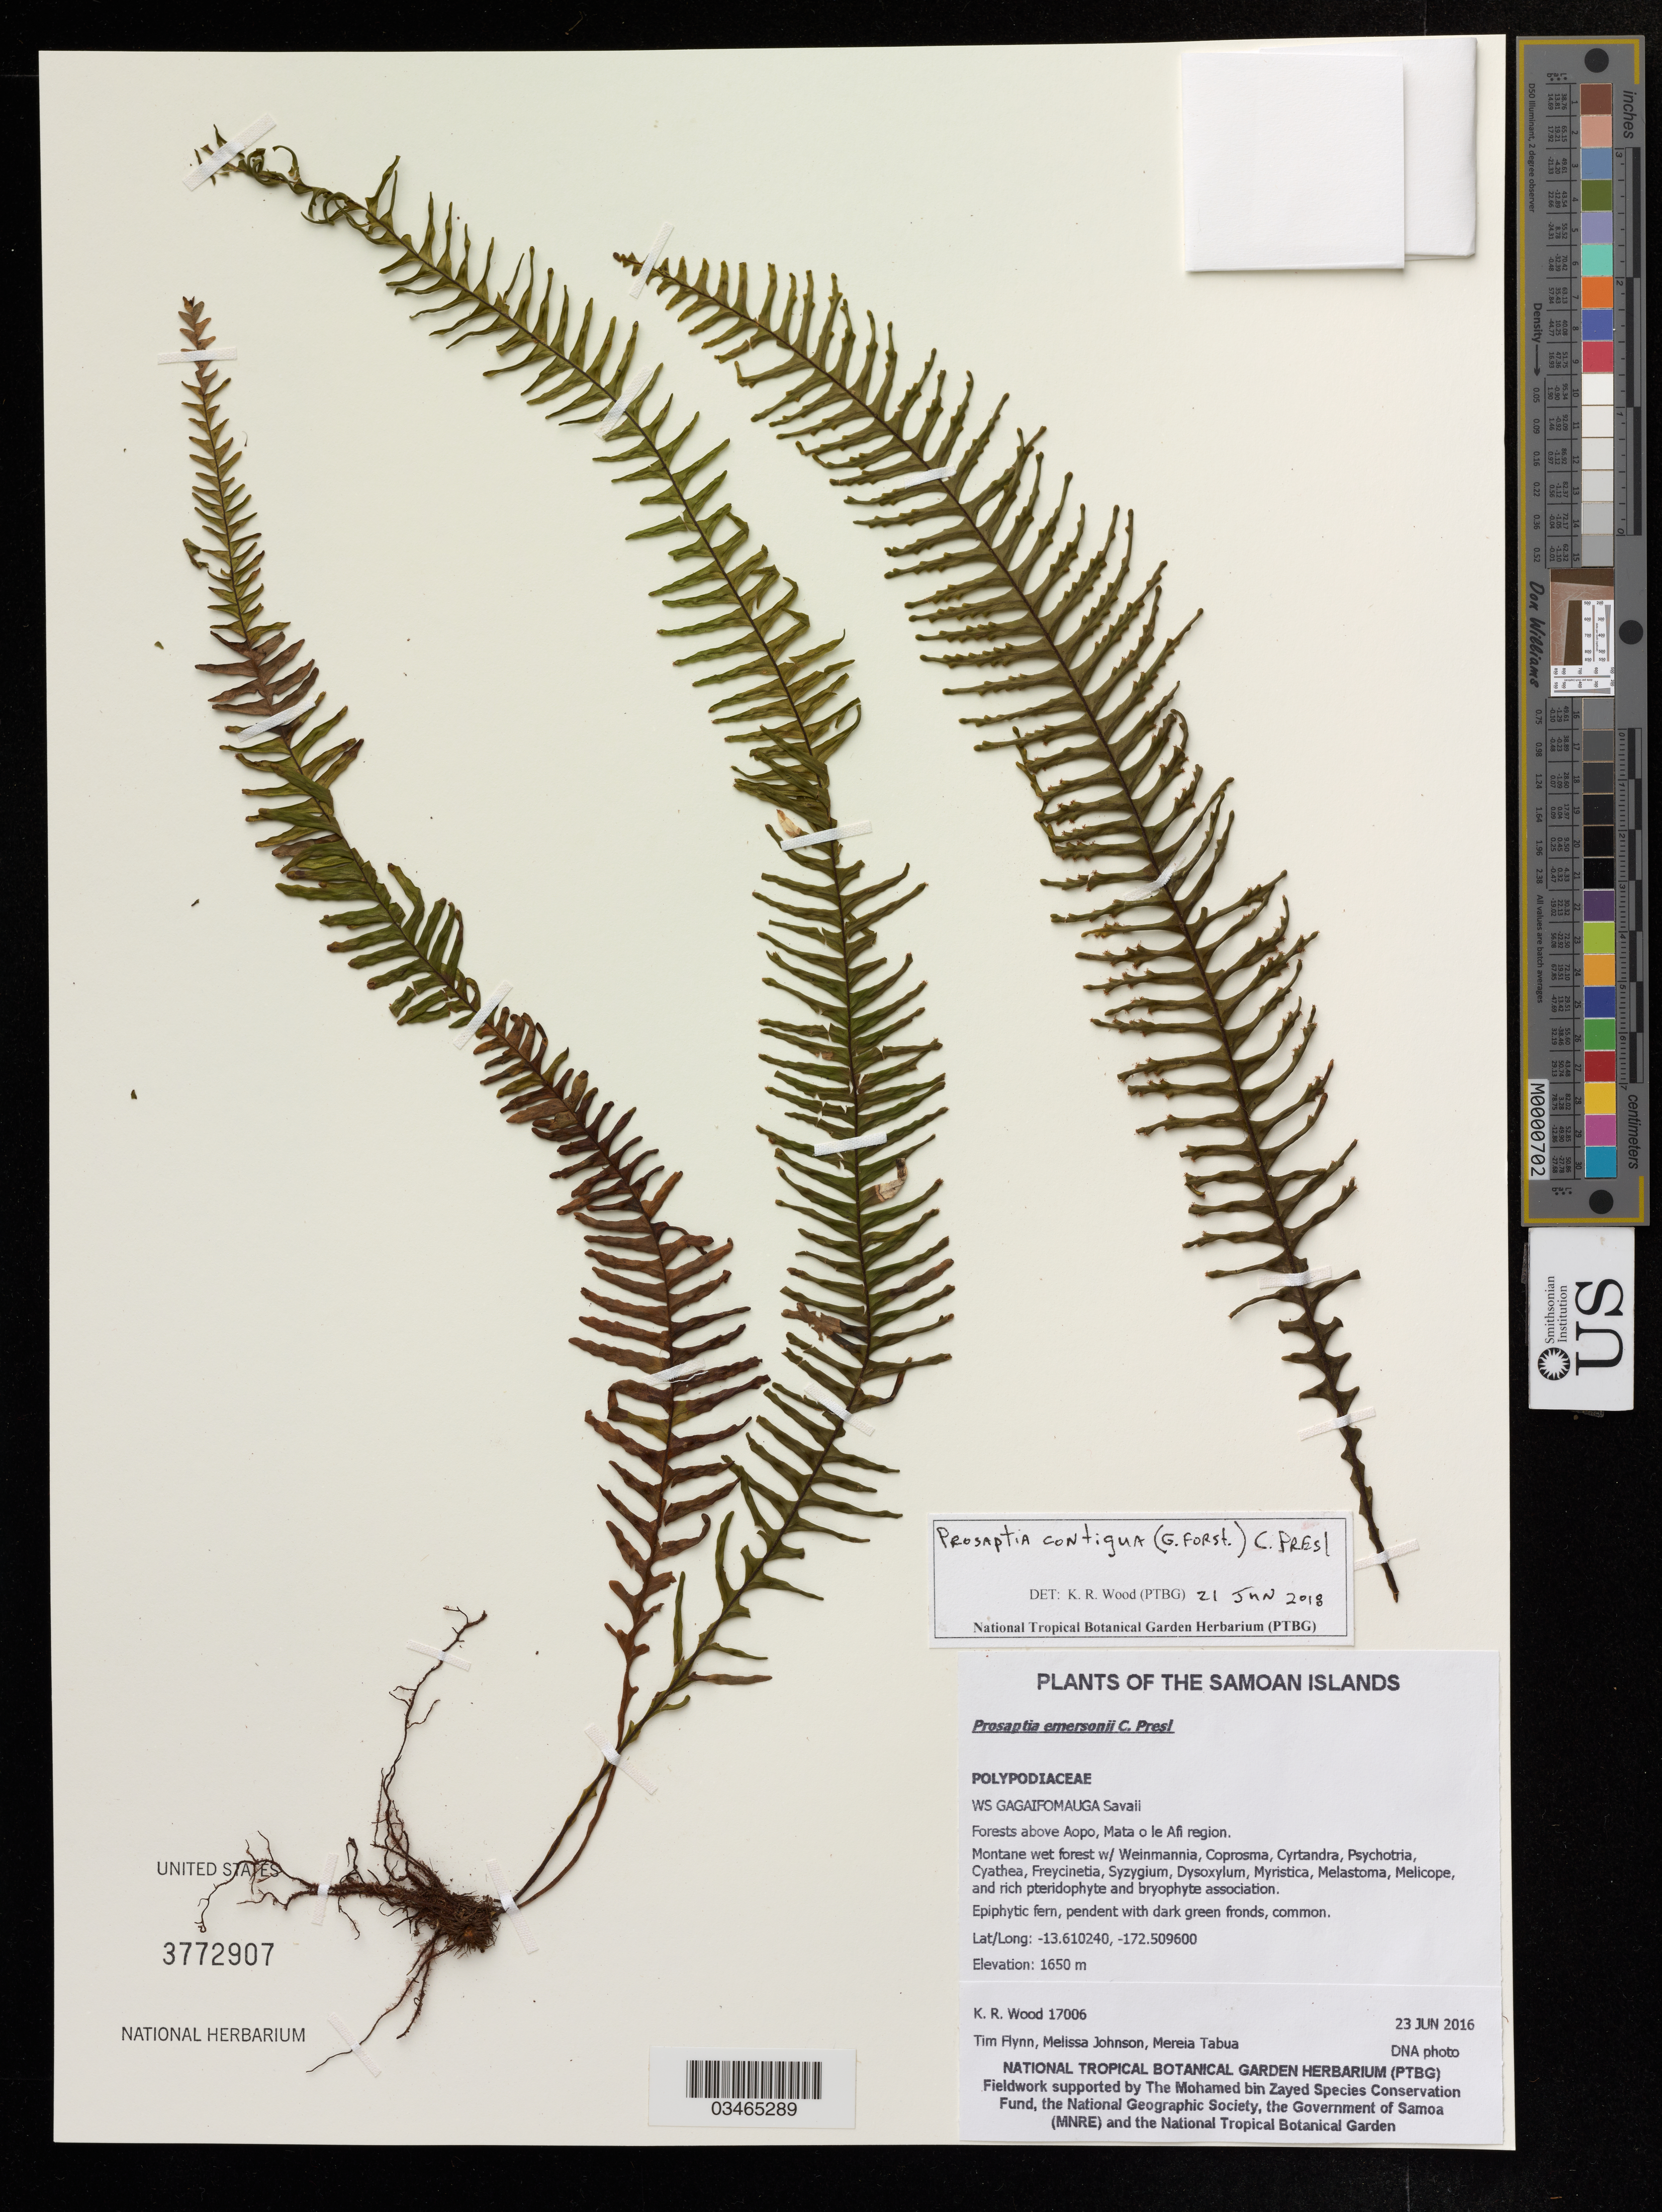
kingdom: Plantae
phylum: Tracheophyta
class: Polypodiopsida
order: Polypodiales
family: Polypodiaceae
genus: Prosaptia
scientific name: Prosaptia contigua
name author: (G. Forst.) Presl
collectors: K. R. Wood, T. Flynn & M. Johnson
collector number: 17006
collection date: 2016-06-23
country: Samoa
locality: The Samoan Islands. WS Gagaifomauga Savaii. Forests above Aopo, Mata o le Afi region.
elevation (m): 1650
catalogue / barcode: US 3772907